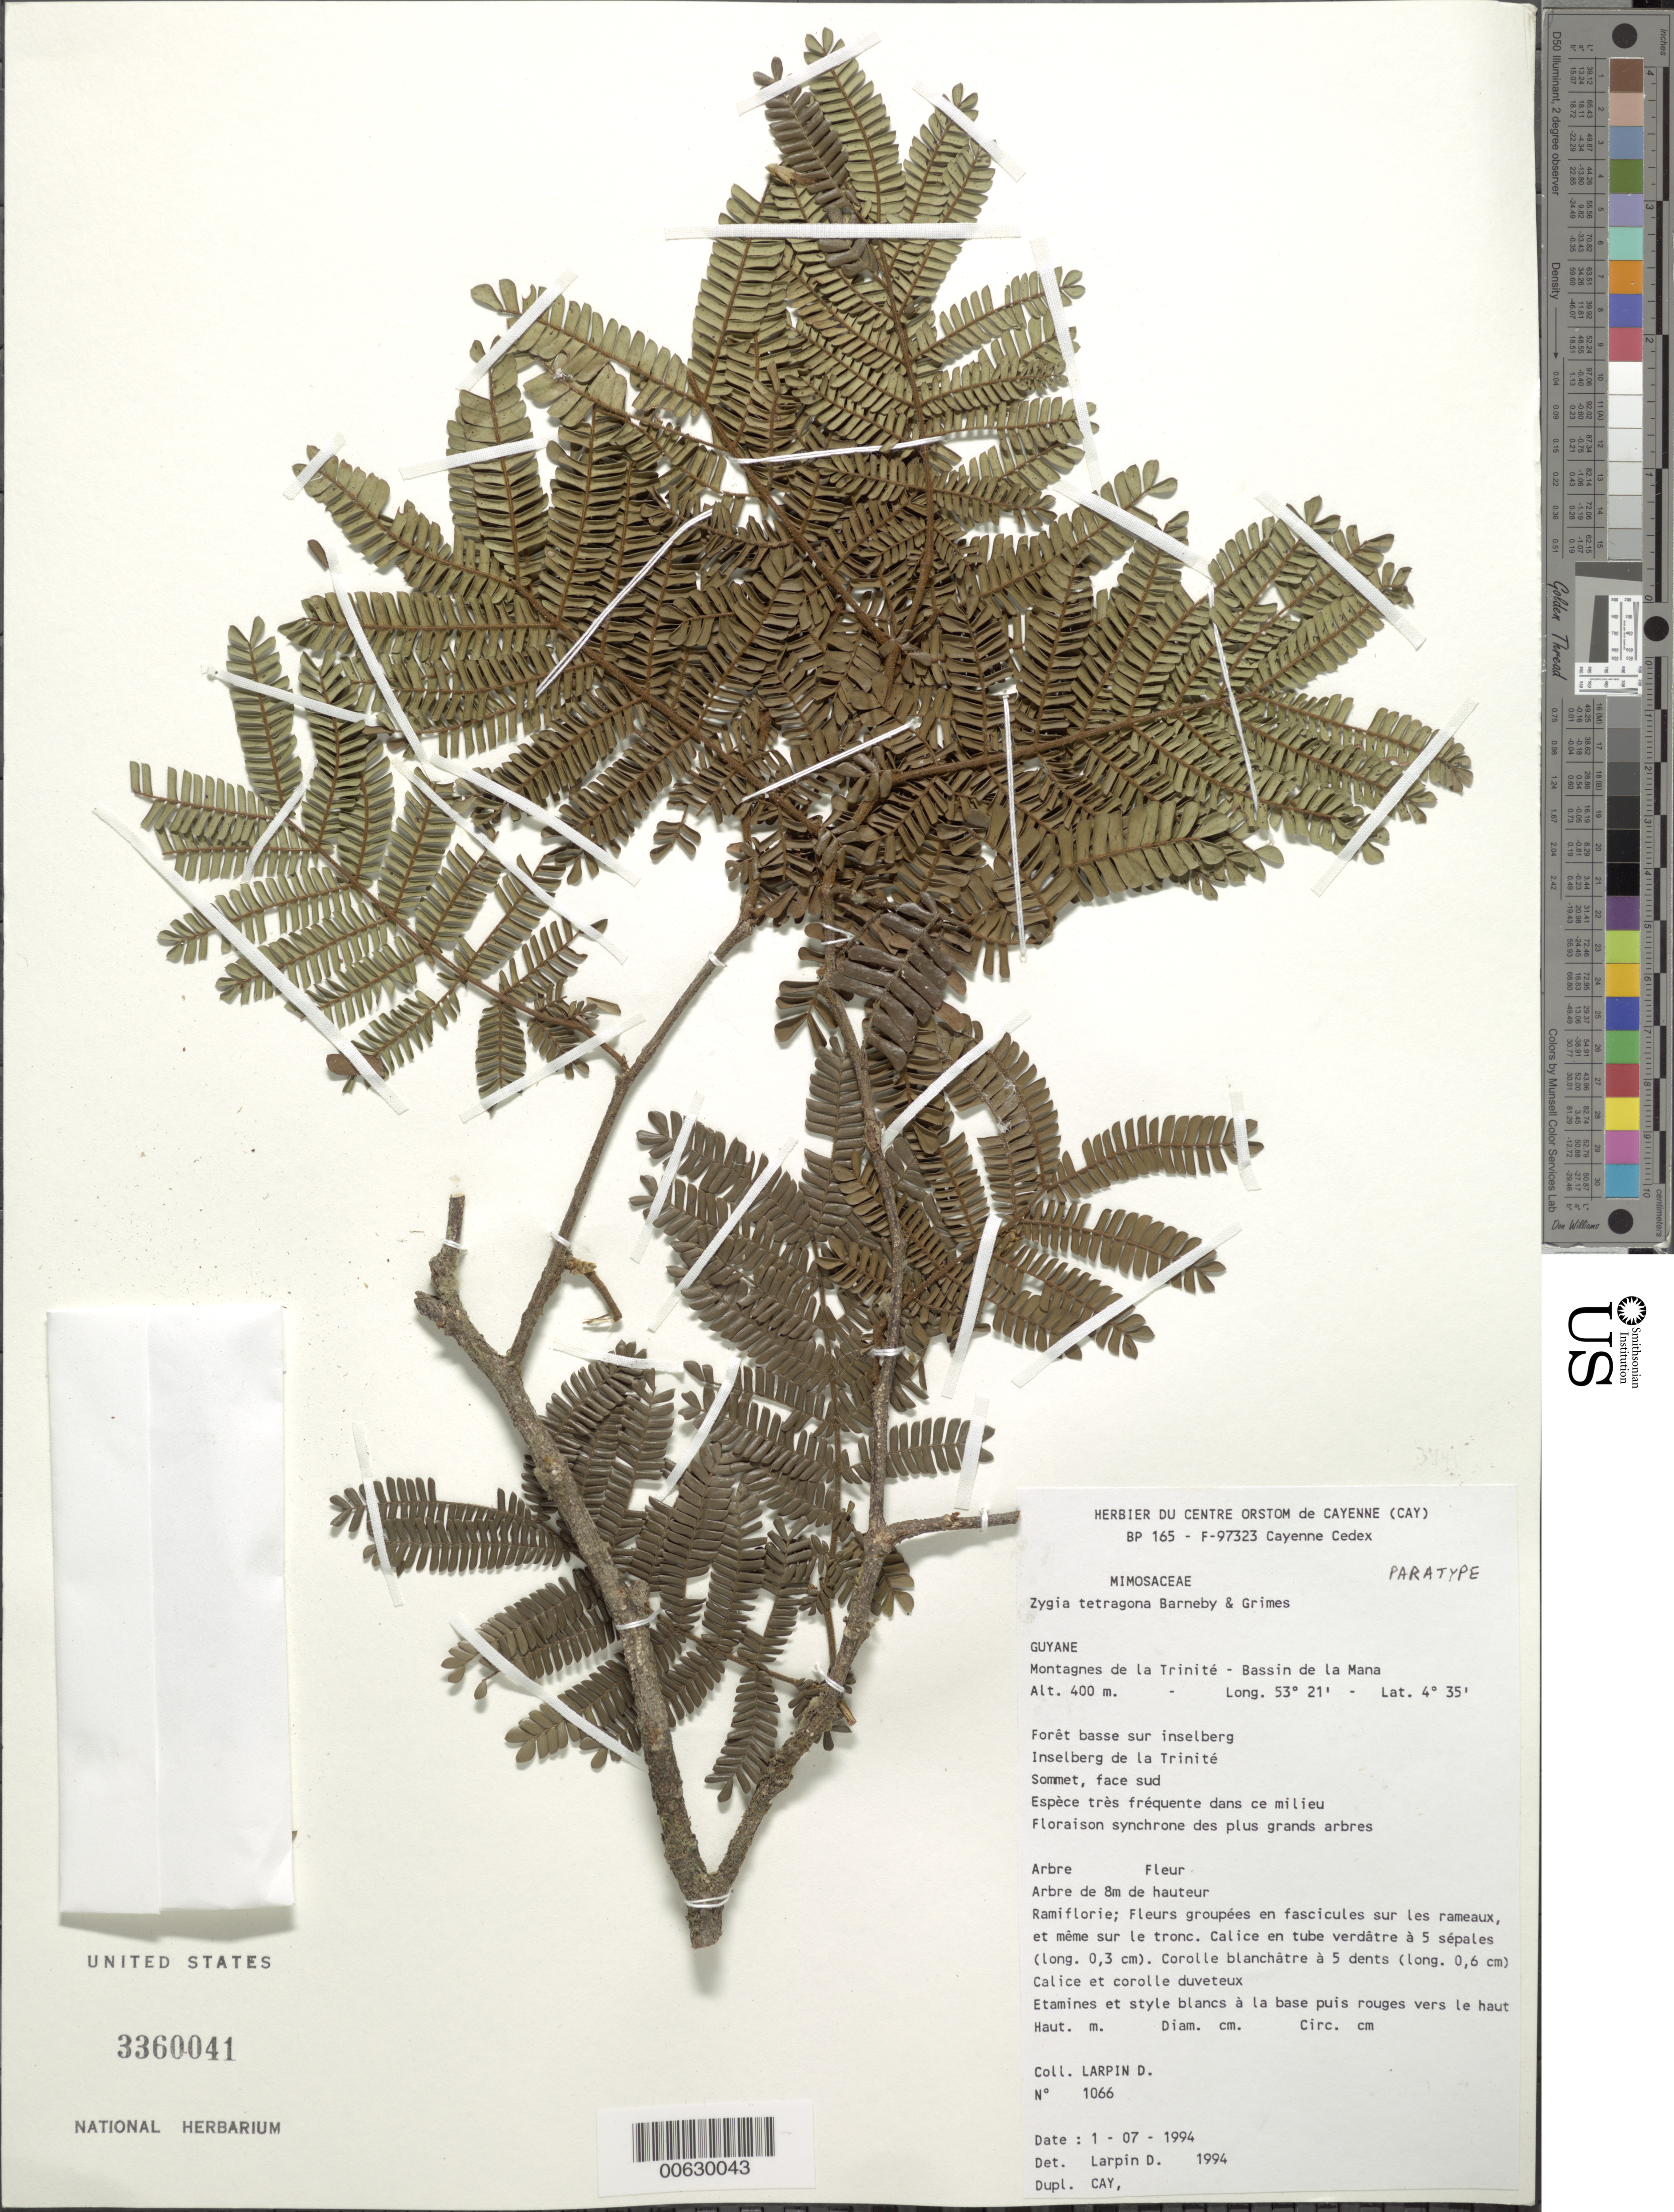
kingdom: Plantae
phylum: Tracheophyta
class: Magnoliopsida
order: Fabales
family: Fabaceae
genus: Zygia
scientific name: Zygia tetragona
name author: Barneby & J.W. Grimes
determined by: Larpin, D.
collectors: D. Larpin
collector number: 1066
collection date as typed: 1-Jul-94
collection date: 1994-07-01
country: French Guiana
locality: Montagnes de la Trinité, Bassin de la Mana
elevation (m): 400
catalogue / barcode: US 3360041